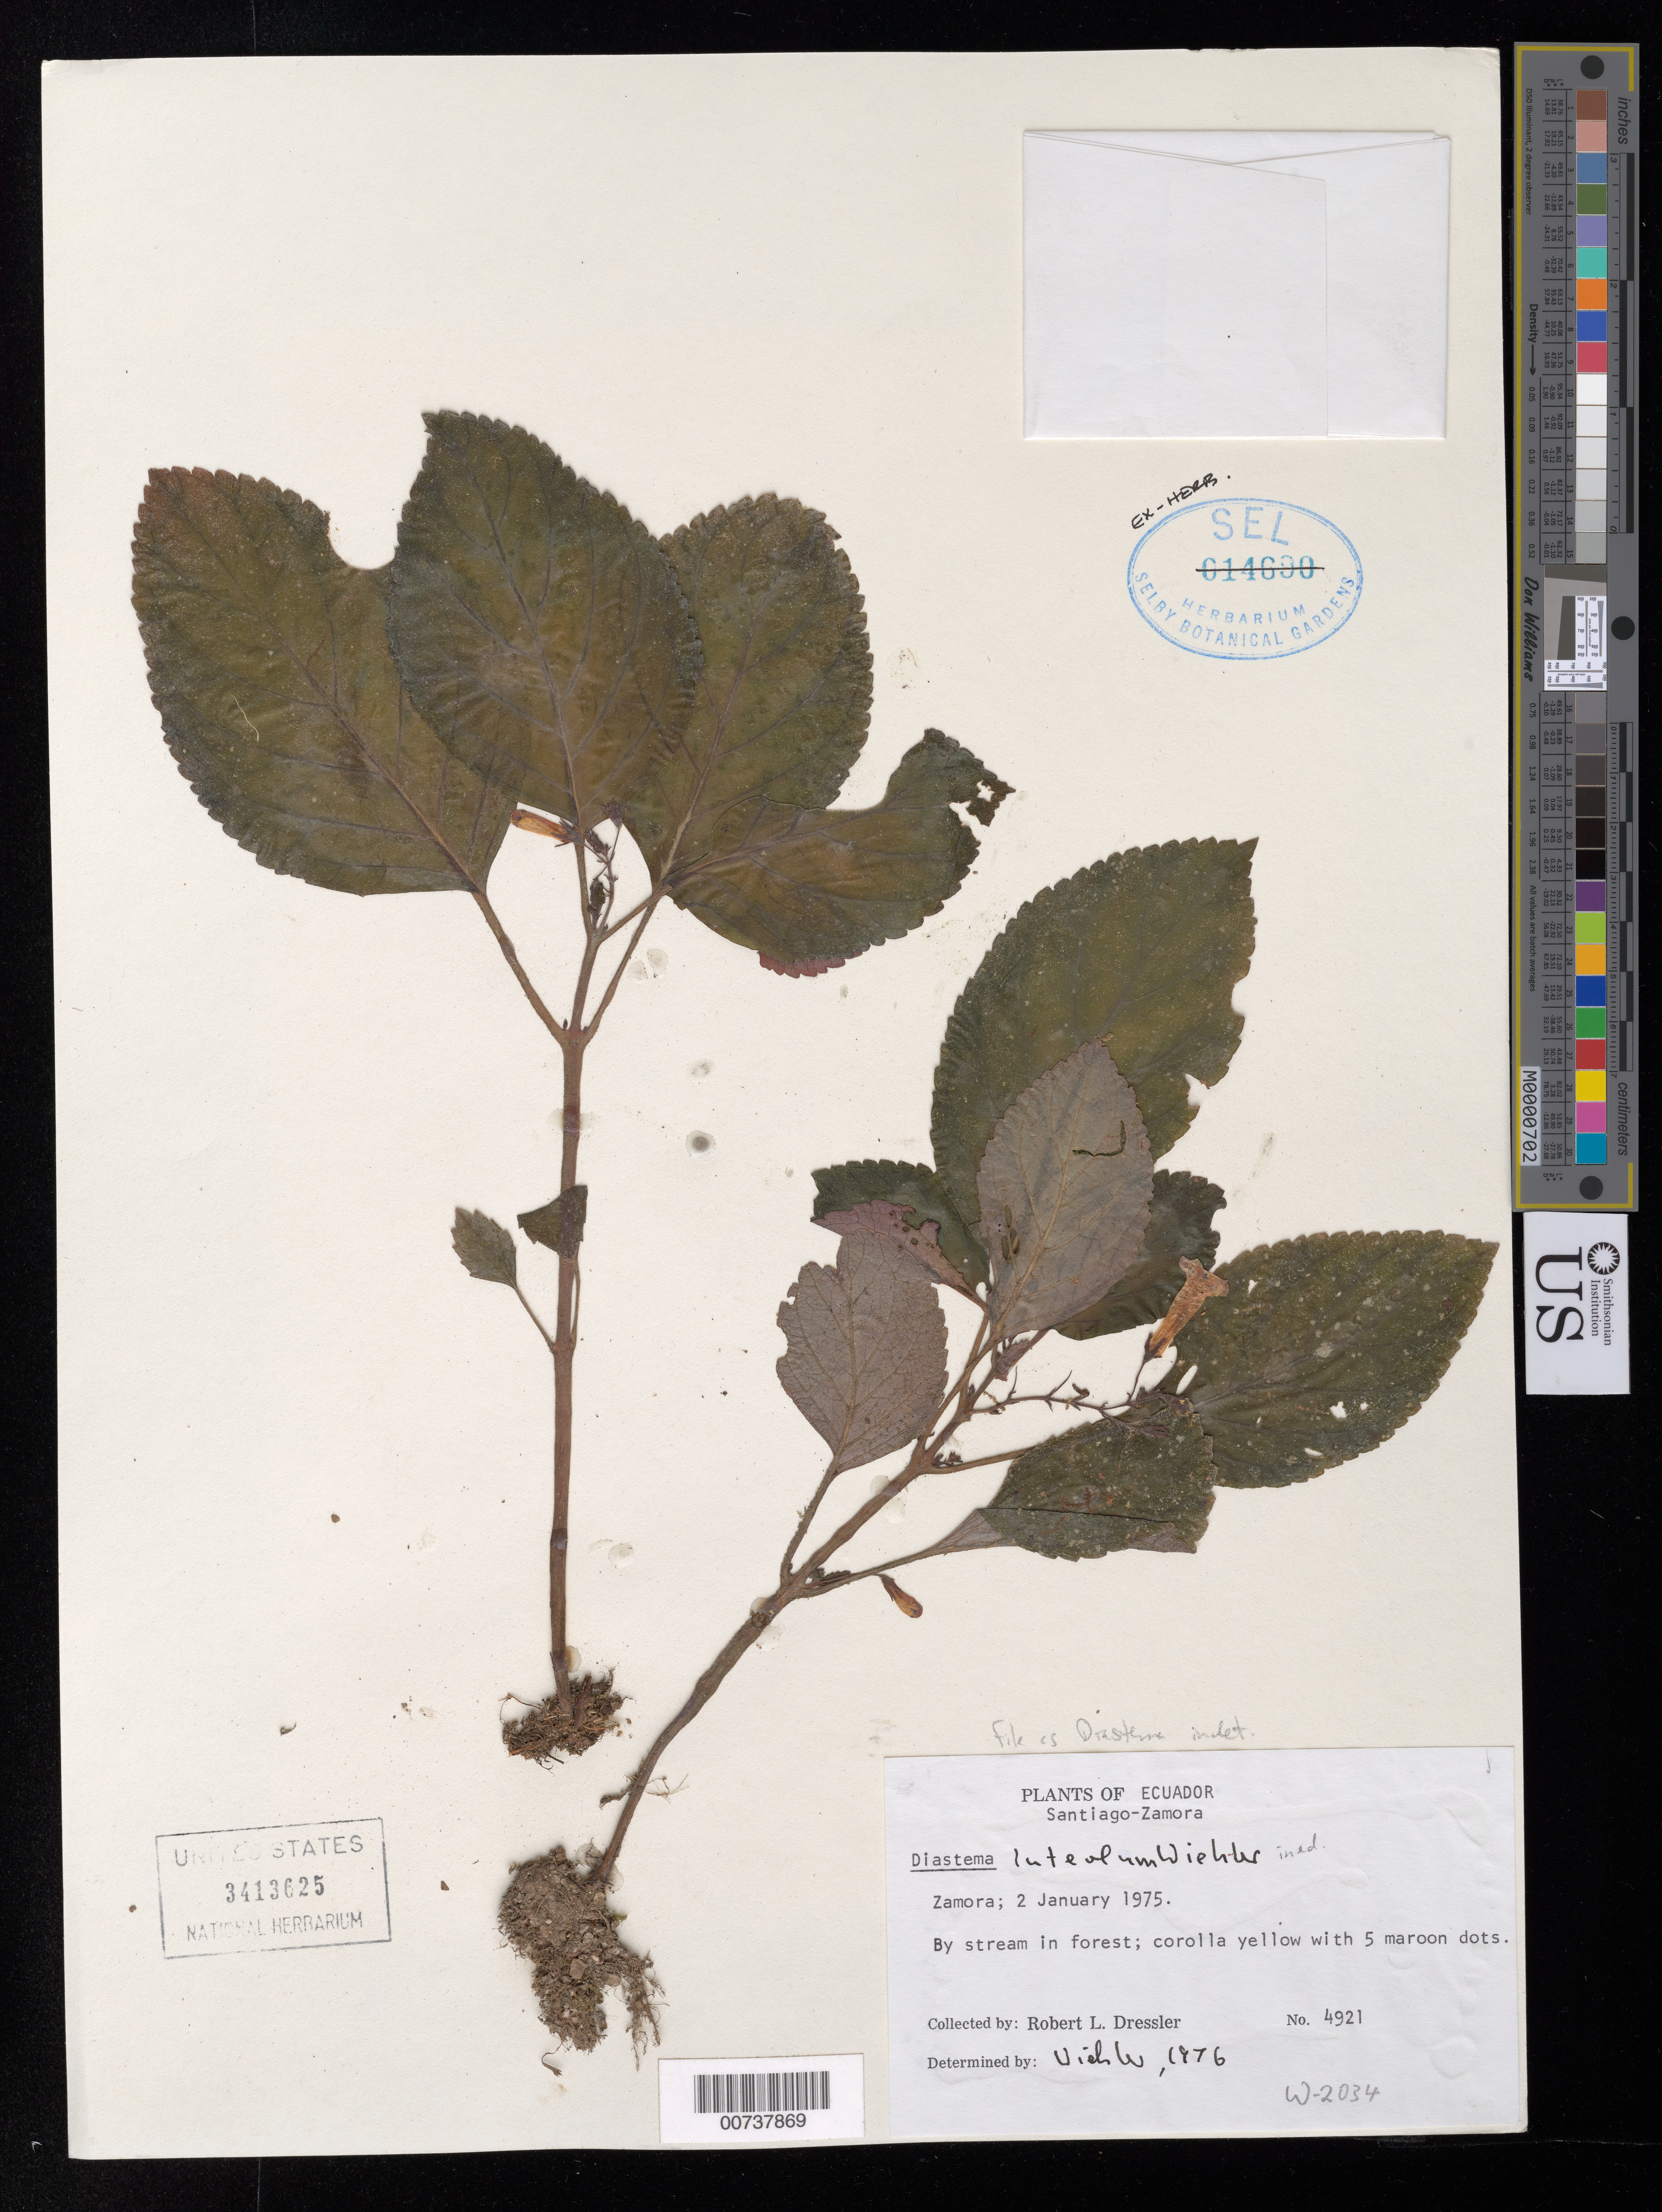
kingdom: Plantae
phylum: Tracheophyta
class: Magnoliopsida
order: Lamiales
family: Gesneriaceae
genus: Diastema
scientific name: Diastema sp.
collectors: R. Dressler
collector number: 4921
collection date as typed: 02 Jan 1975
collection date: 1975-01-02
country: Ecuador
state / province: Morona-Santiago / Zamora-Chinchipe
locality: Zamora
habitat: By stream in forest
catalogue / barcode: US 3413625